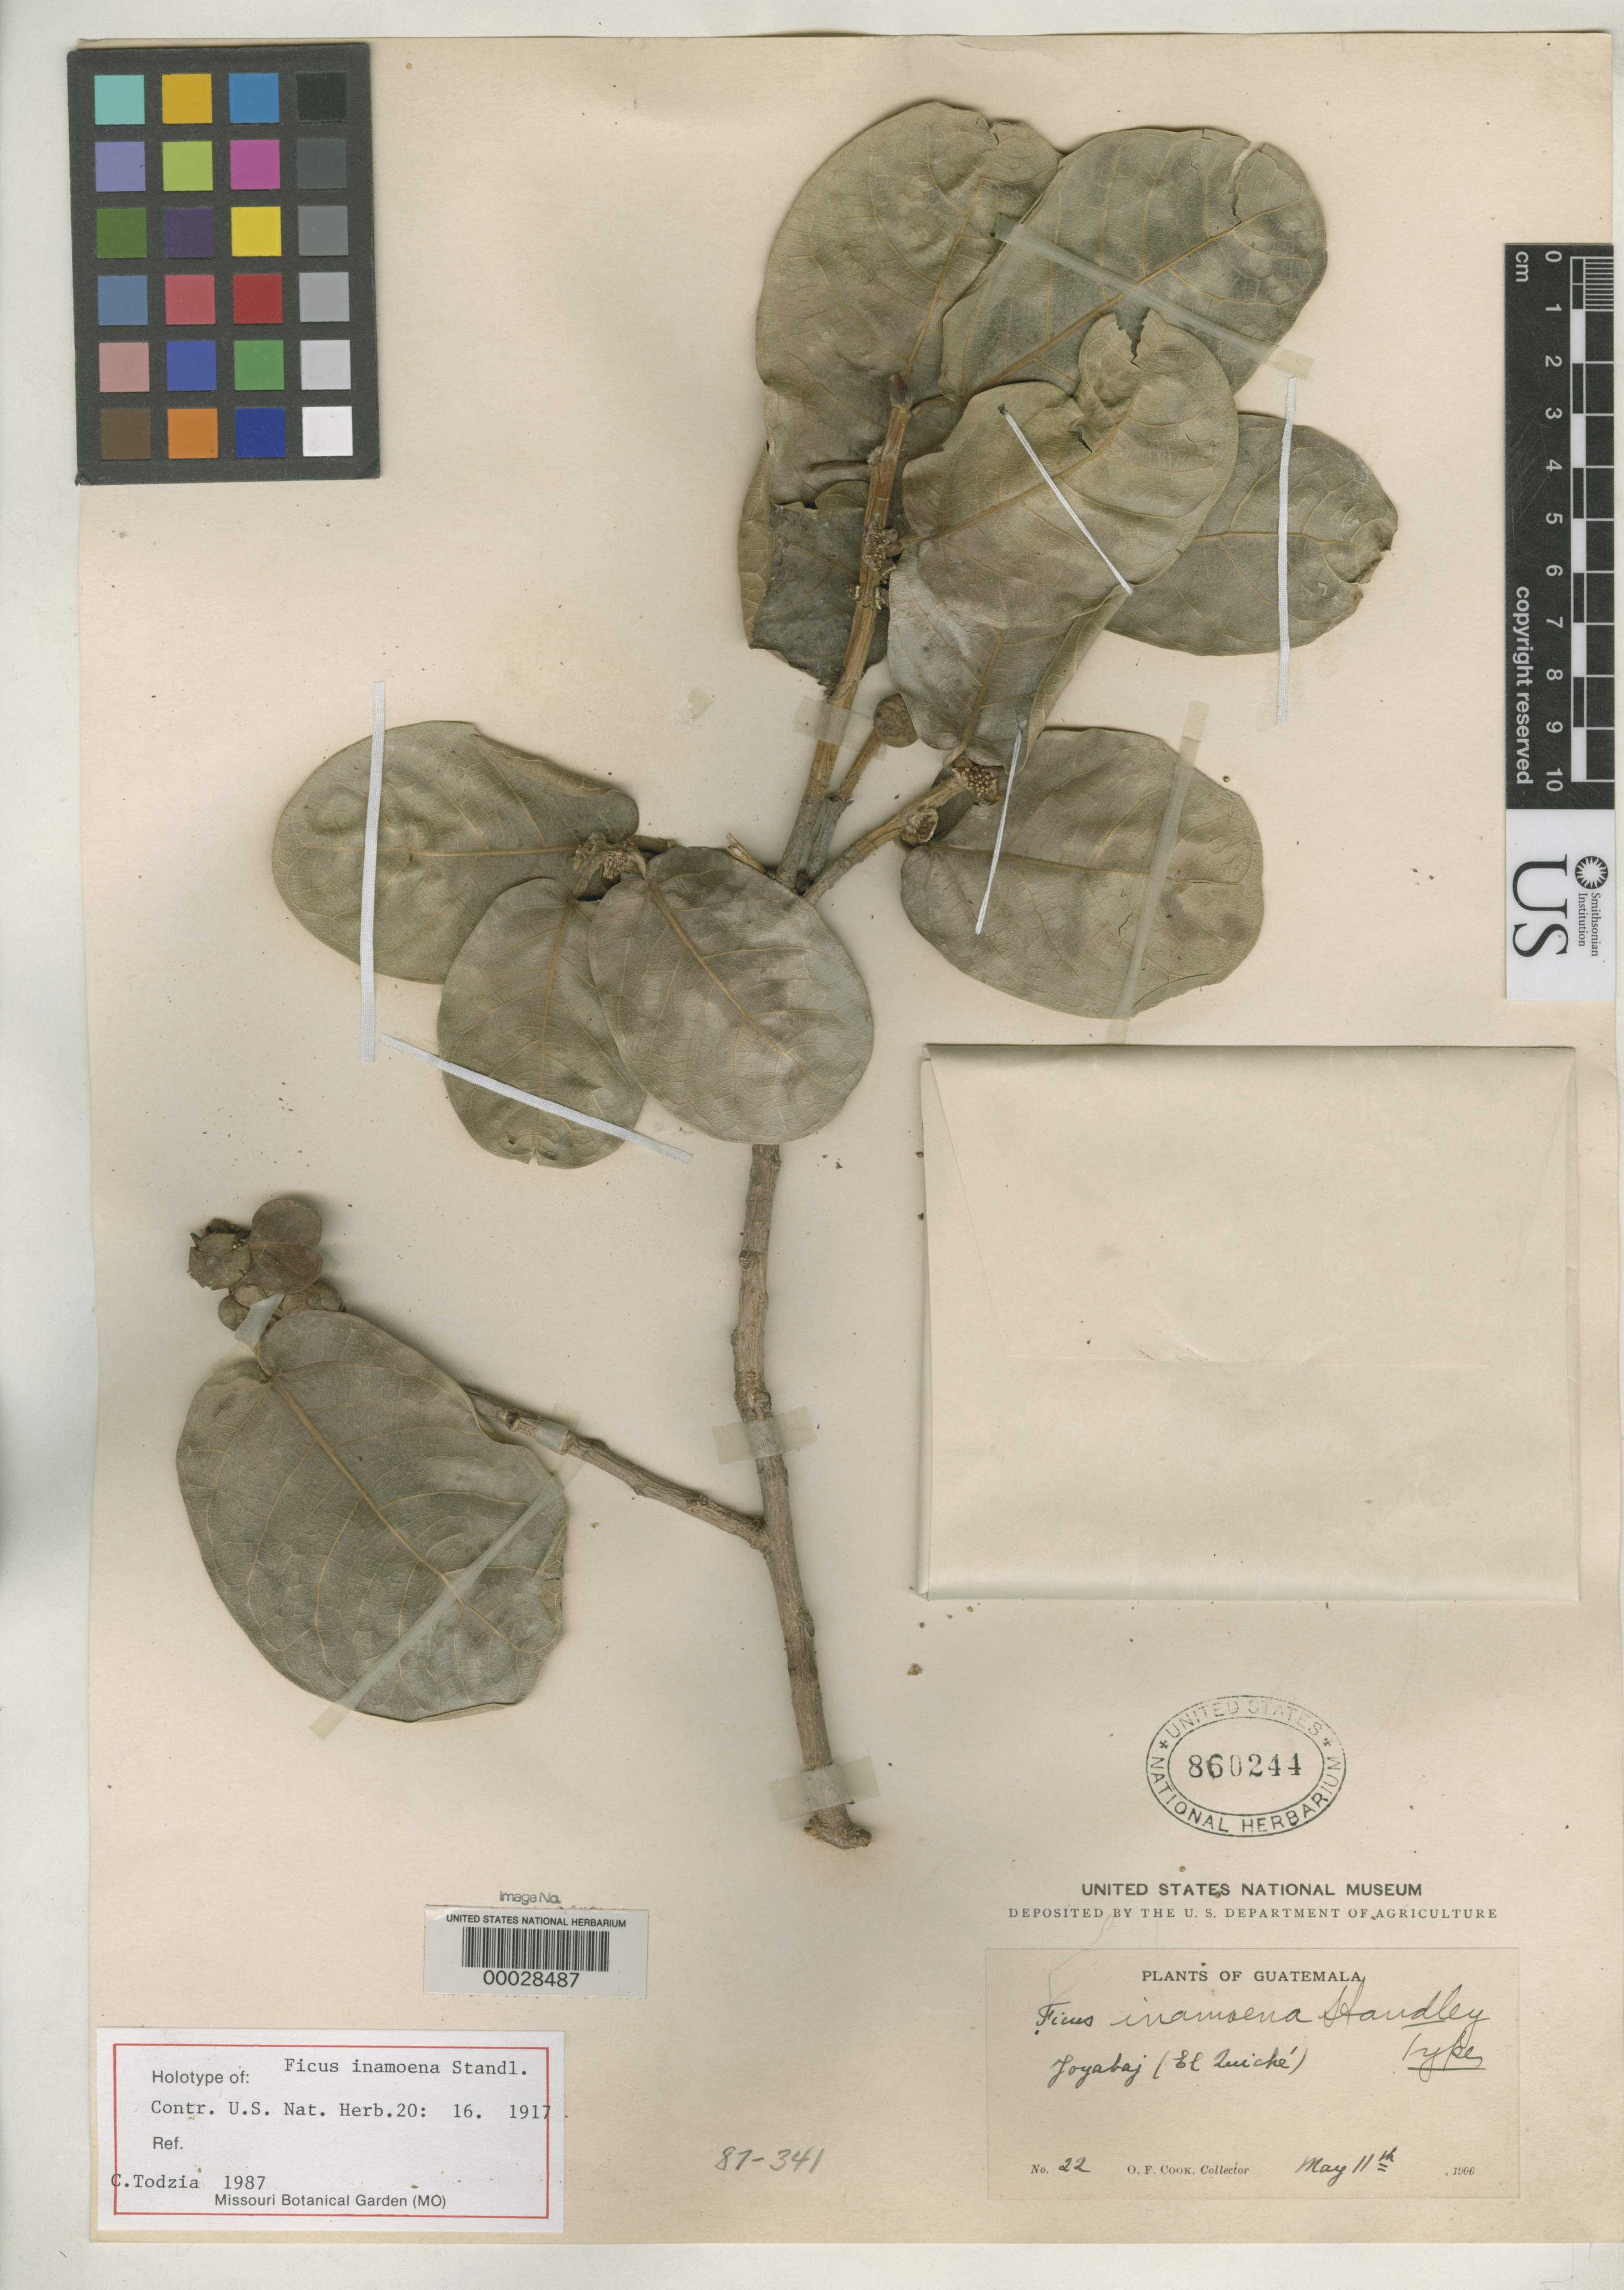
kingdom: Plantae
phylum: Tracheophyta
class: Magnoliopsida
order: Rosales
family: Moraceae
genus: Ficus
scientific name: Ficus inamoena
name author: Standl.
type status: Holotype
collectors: O. F. Cook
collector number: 22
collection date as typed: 11 May 1906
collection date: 1906-05-11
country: Guatemala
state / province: El Quiché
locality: Joyabaj.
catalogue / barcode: US 860244